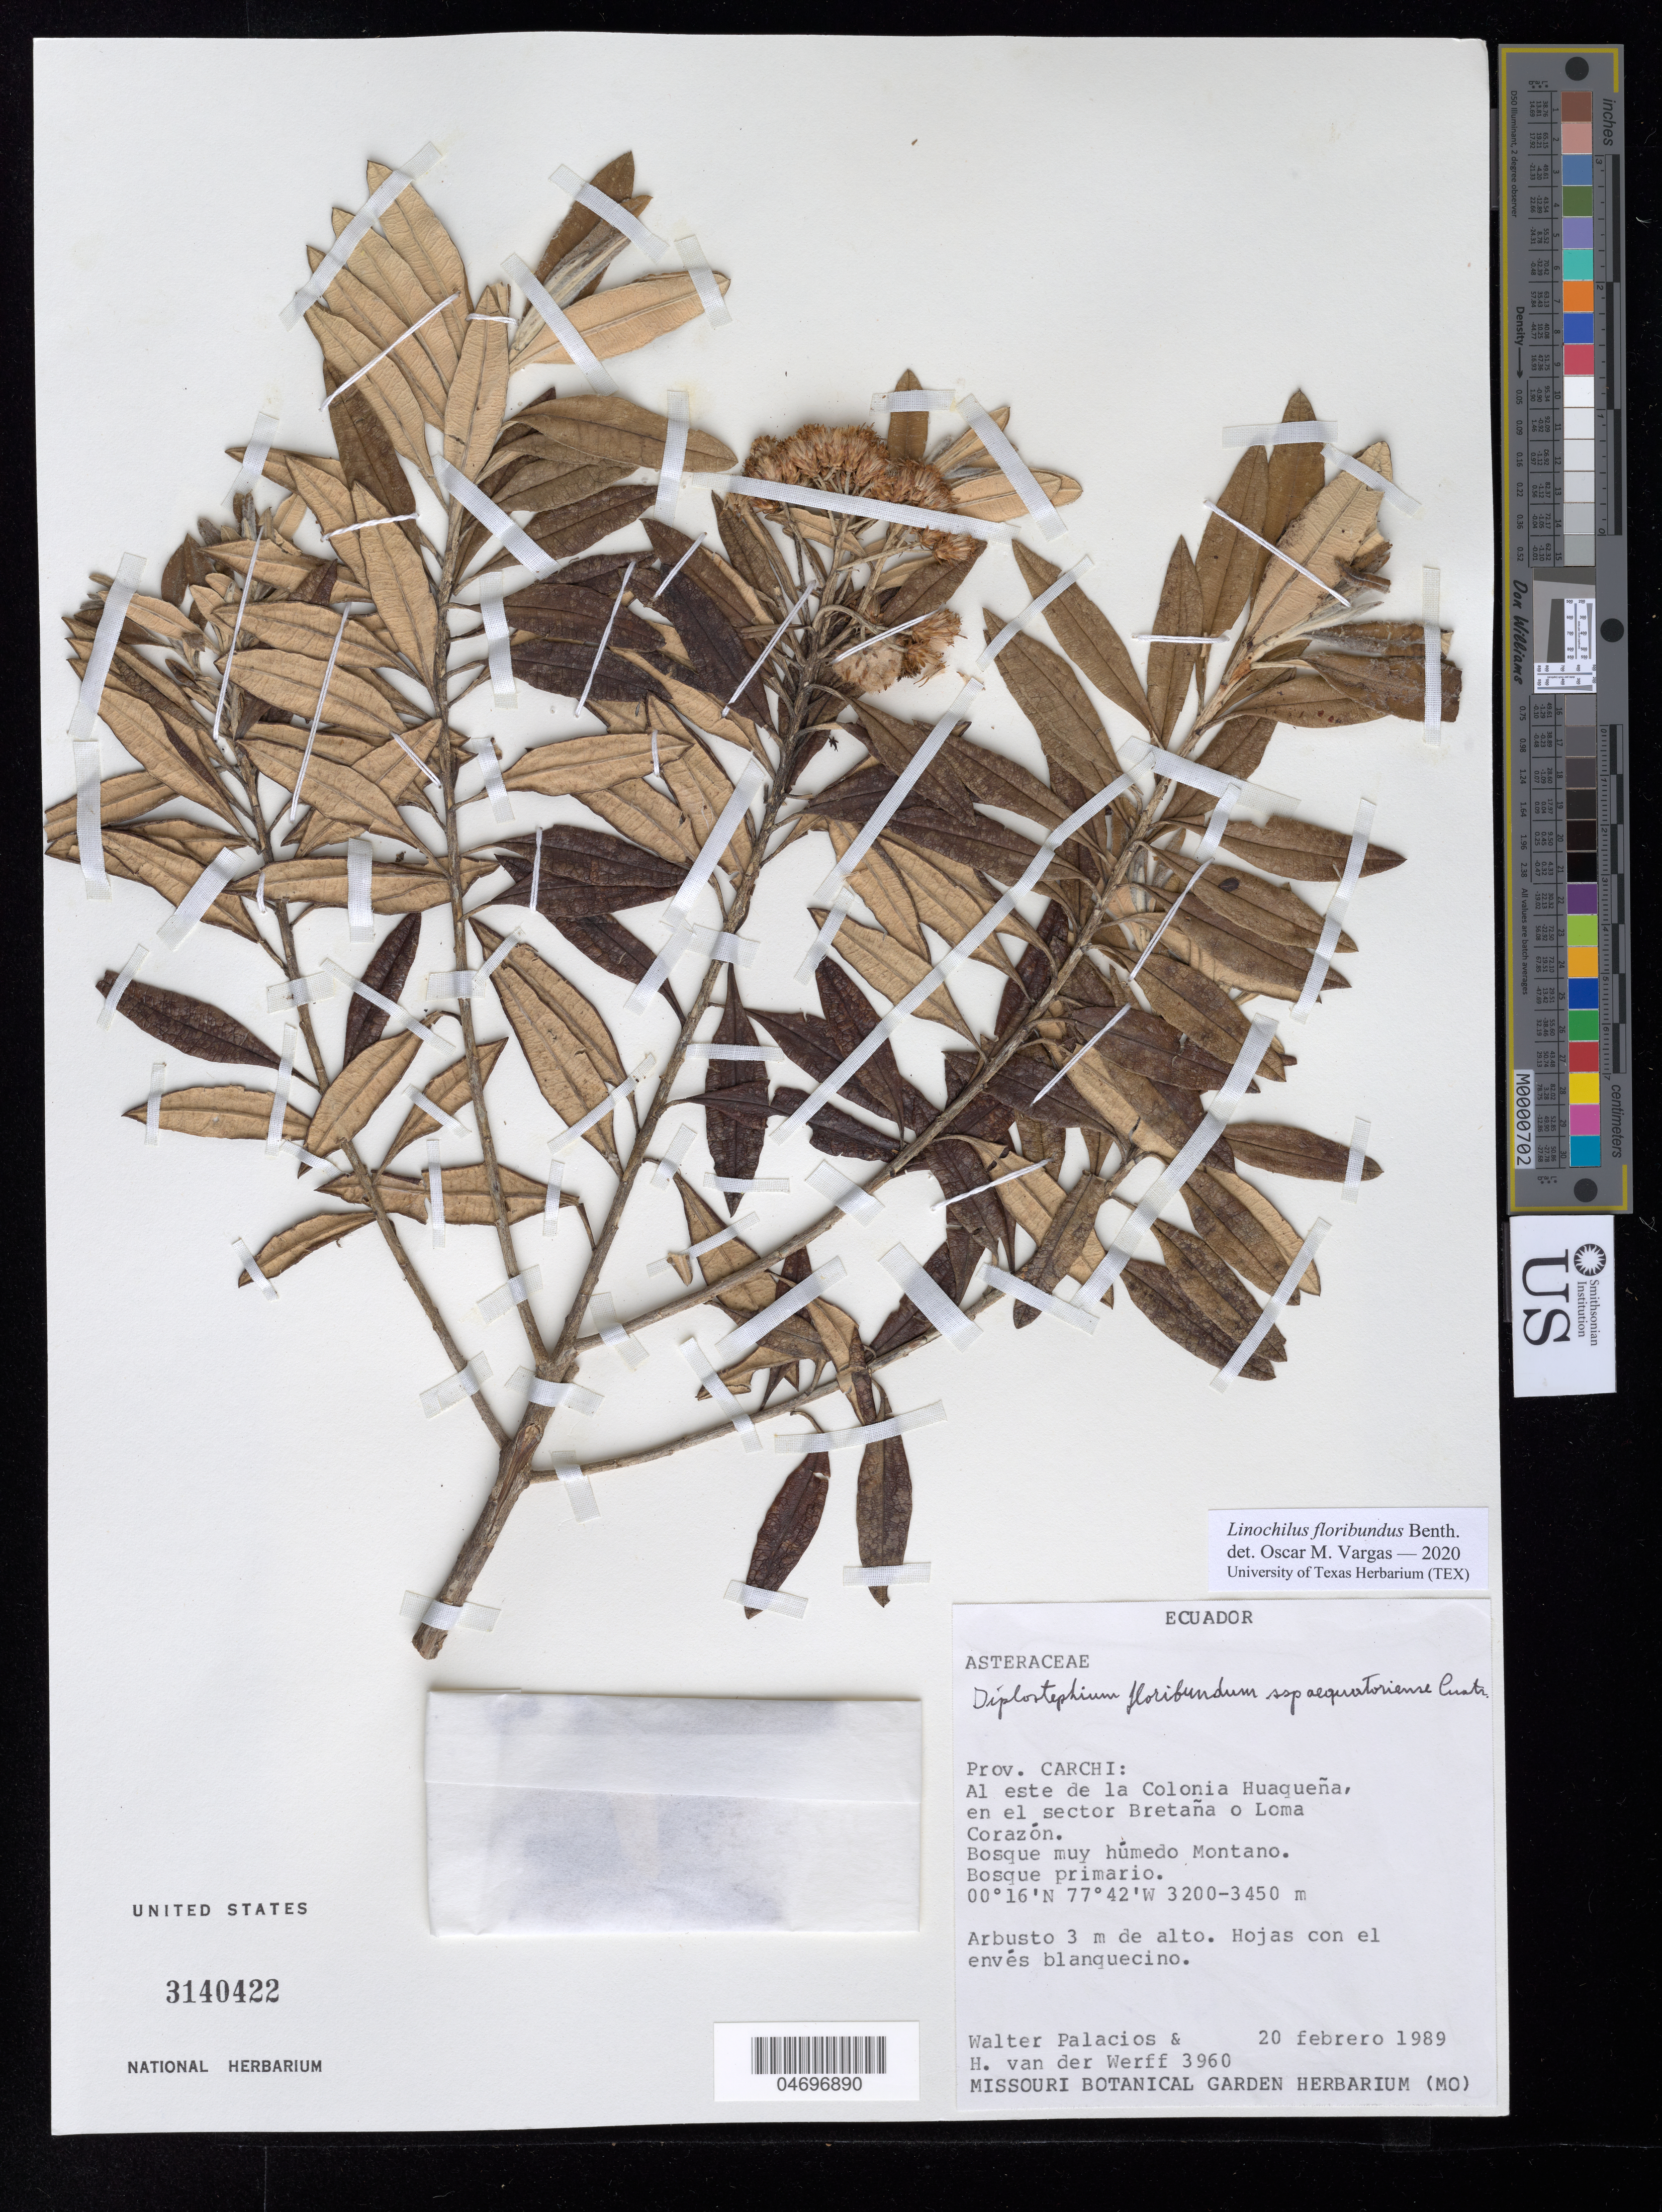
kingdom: Plantae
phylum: Tracheophyta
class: Magnoliopsida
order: Asterales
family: Asteraceae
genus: Linochilus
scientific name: Linochilus floribundus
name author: Benth.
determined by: Vargas, Oscar M.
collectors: W. Palacios & H. van der Werff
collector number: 3960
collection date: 1989-02-20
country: Ecuador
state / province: Carchi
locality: Prov. Carchi: Al este de la Colonia Huaqueña, en el sector Bretaña o Loma Corazón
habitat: Bosque primario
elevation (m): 3200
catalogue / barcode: US 3140422